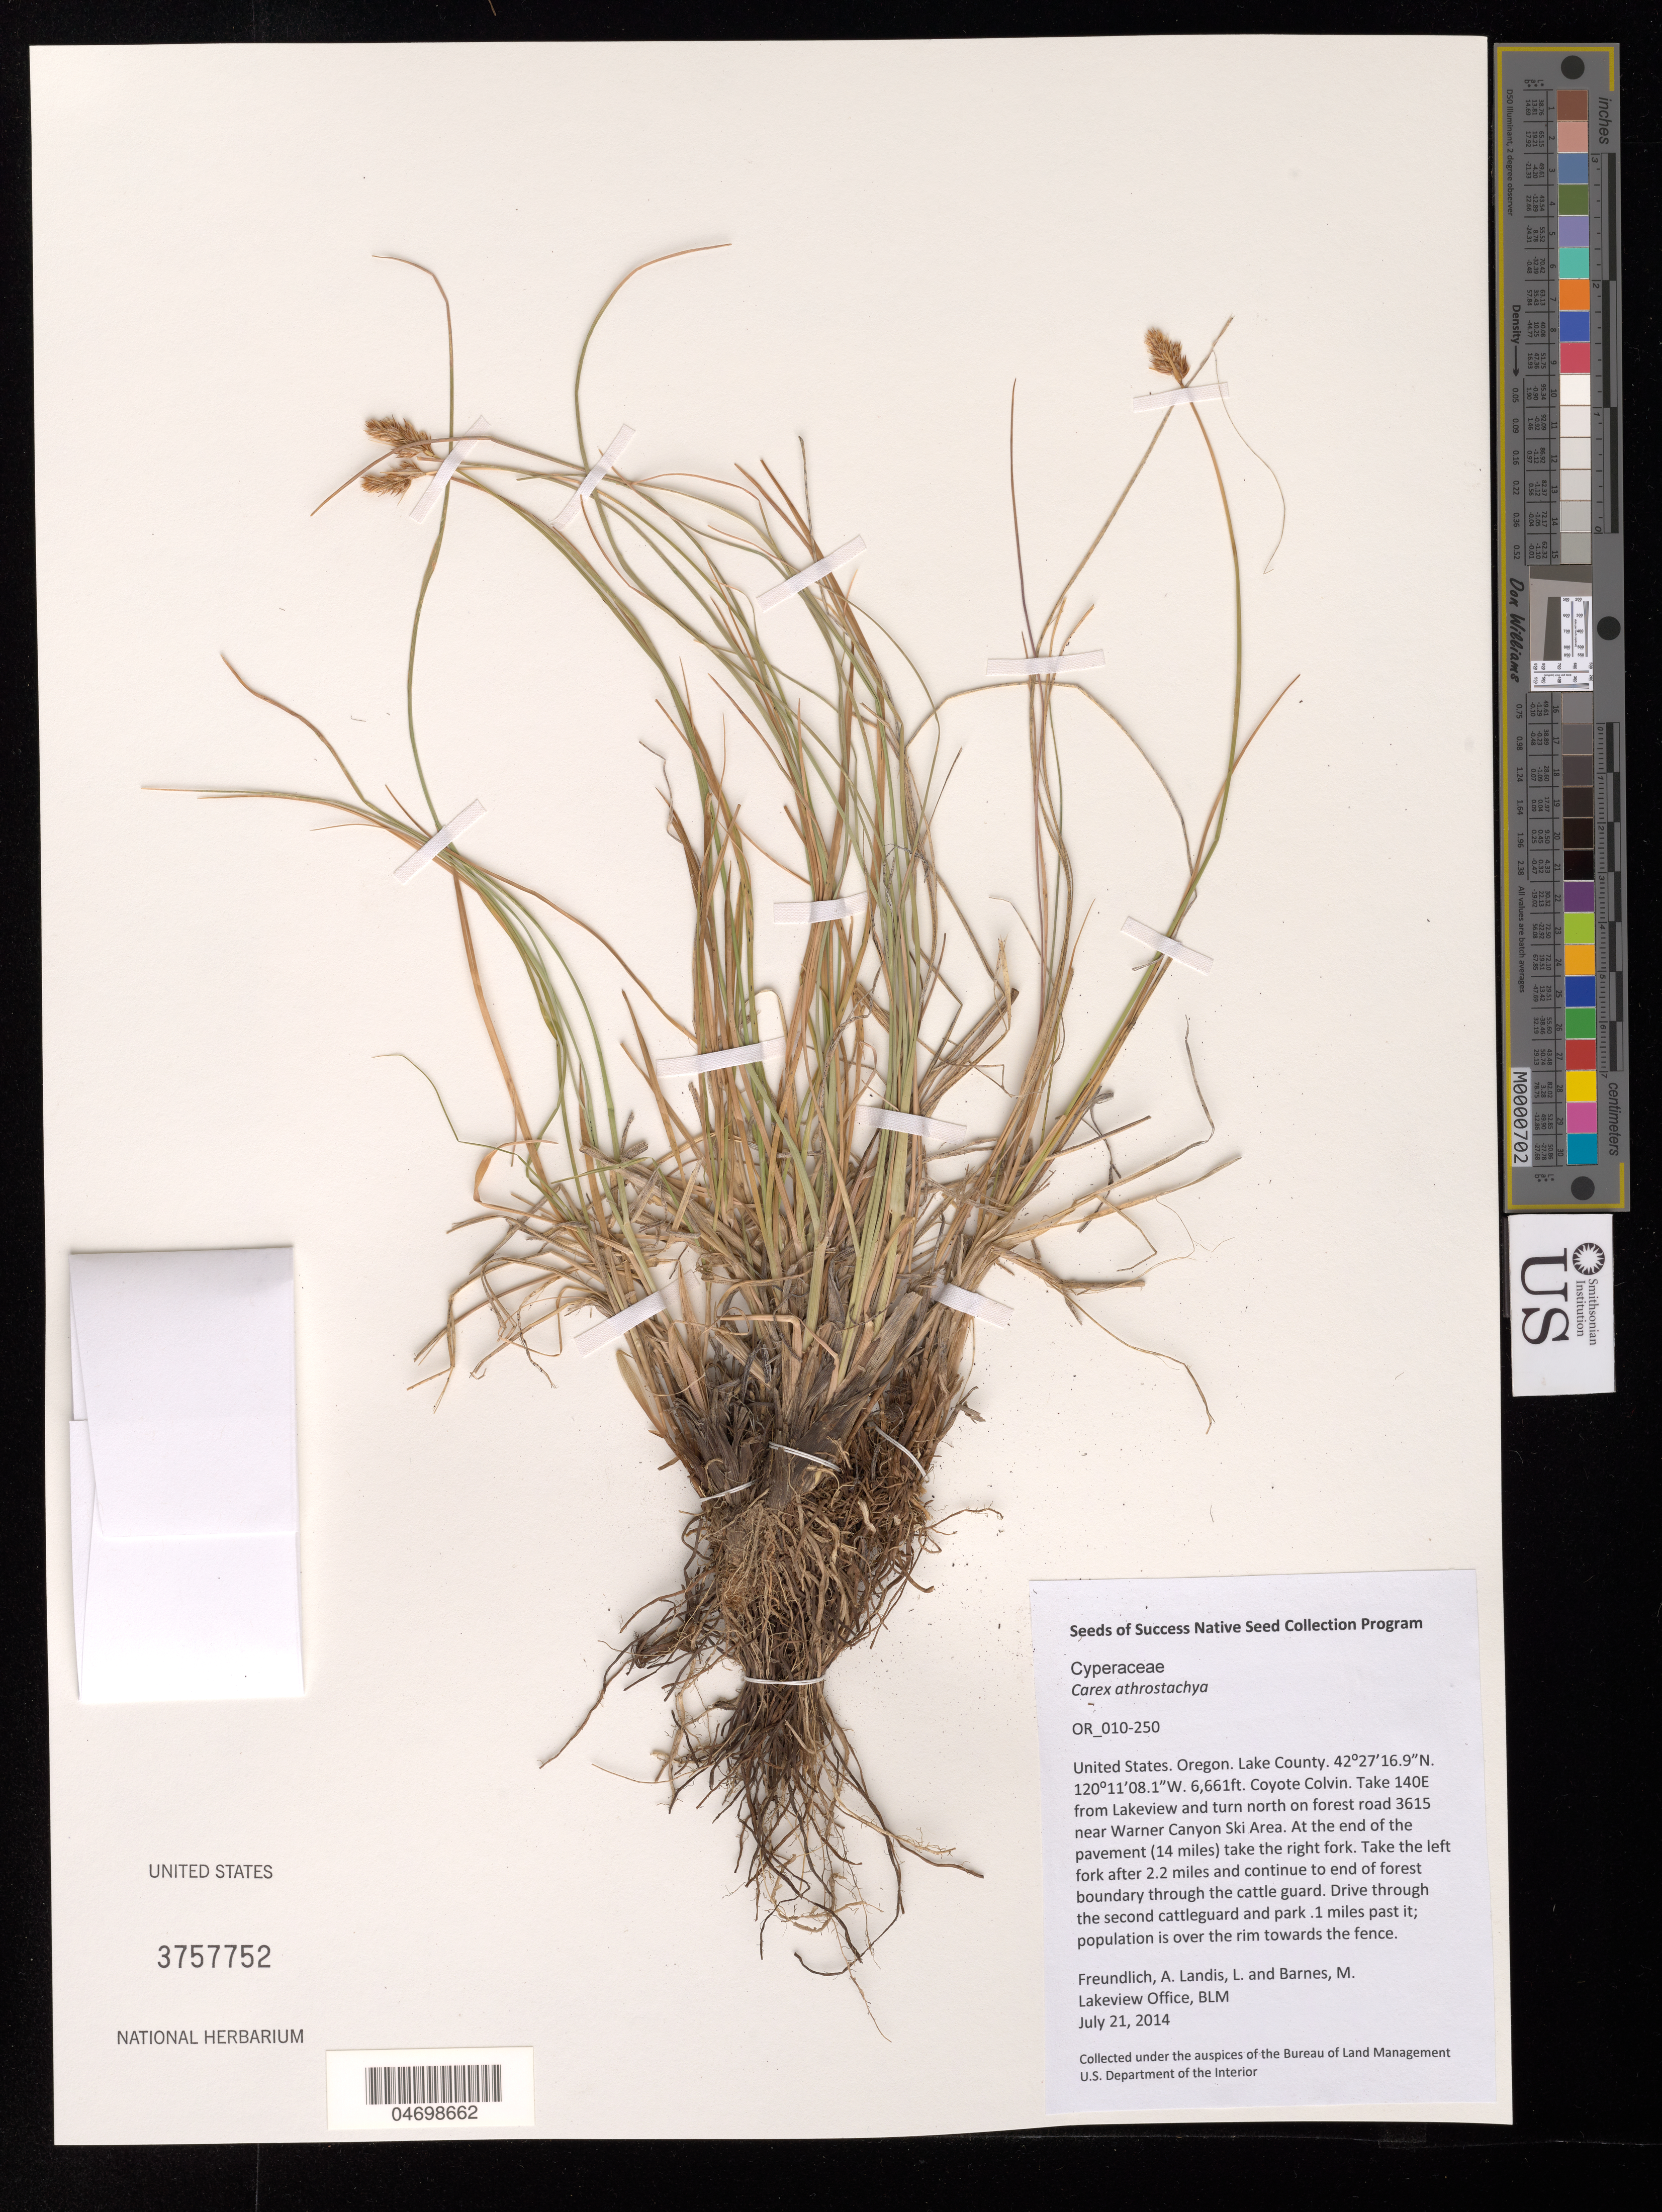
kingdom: Plantae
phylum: Tracheophyta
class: Liliopsida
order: Poales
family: Cyperaceae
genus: Carex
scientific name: Carex athrostachya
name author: Olney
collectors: A. Freundlich, L. Landis & M. Barnes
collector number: OR-010-250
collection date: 2014-07-21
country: United States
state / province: Oregon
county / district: Lake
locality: Coyote Colvin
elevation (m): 2030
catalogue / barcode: US 3757752